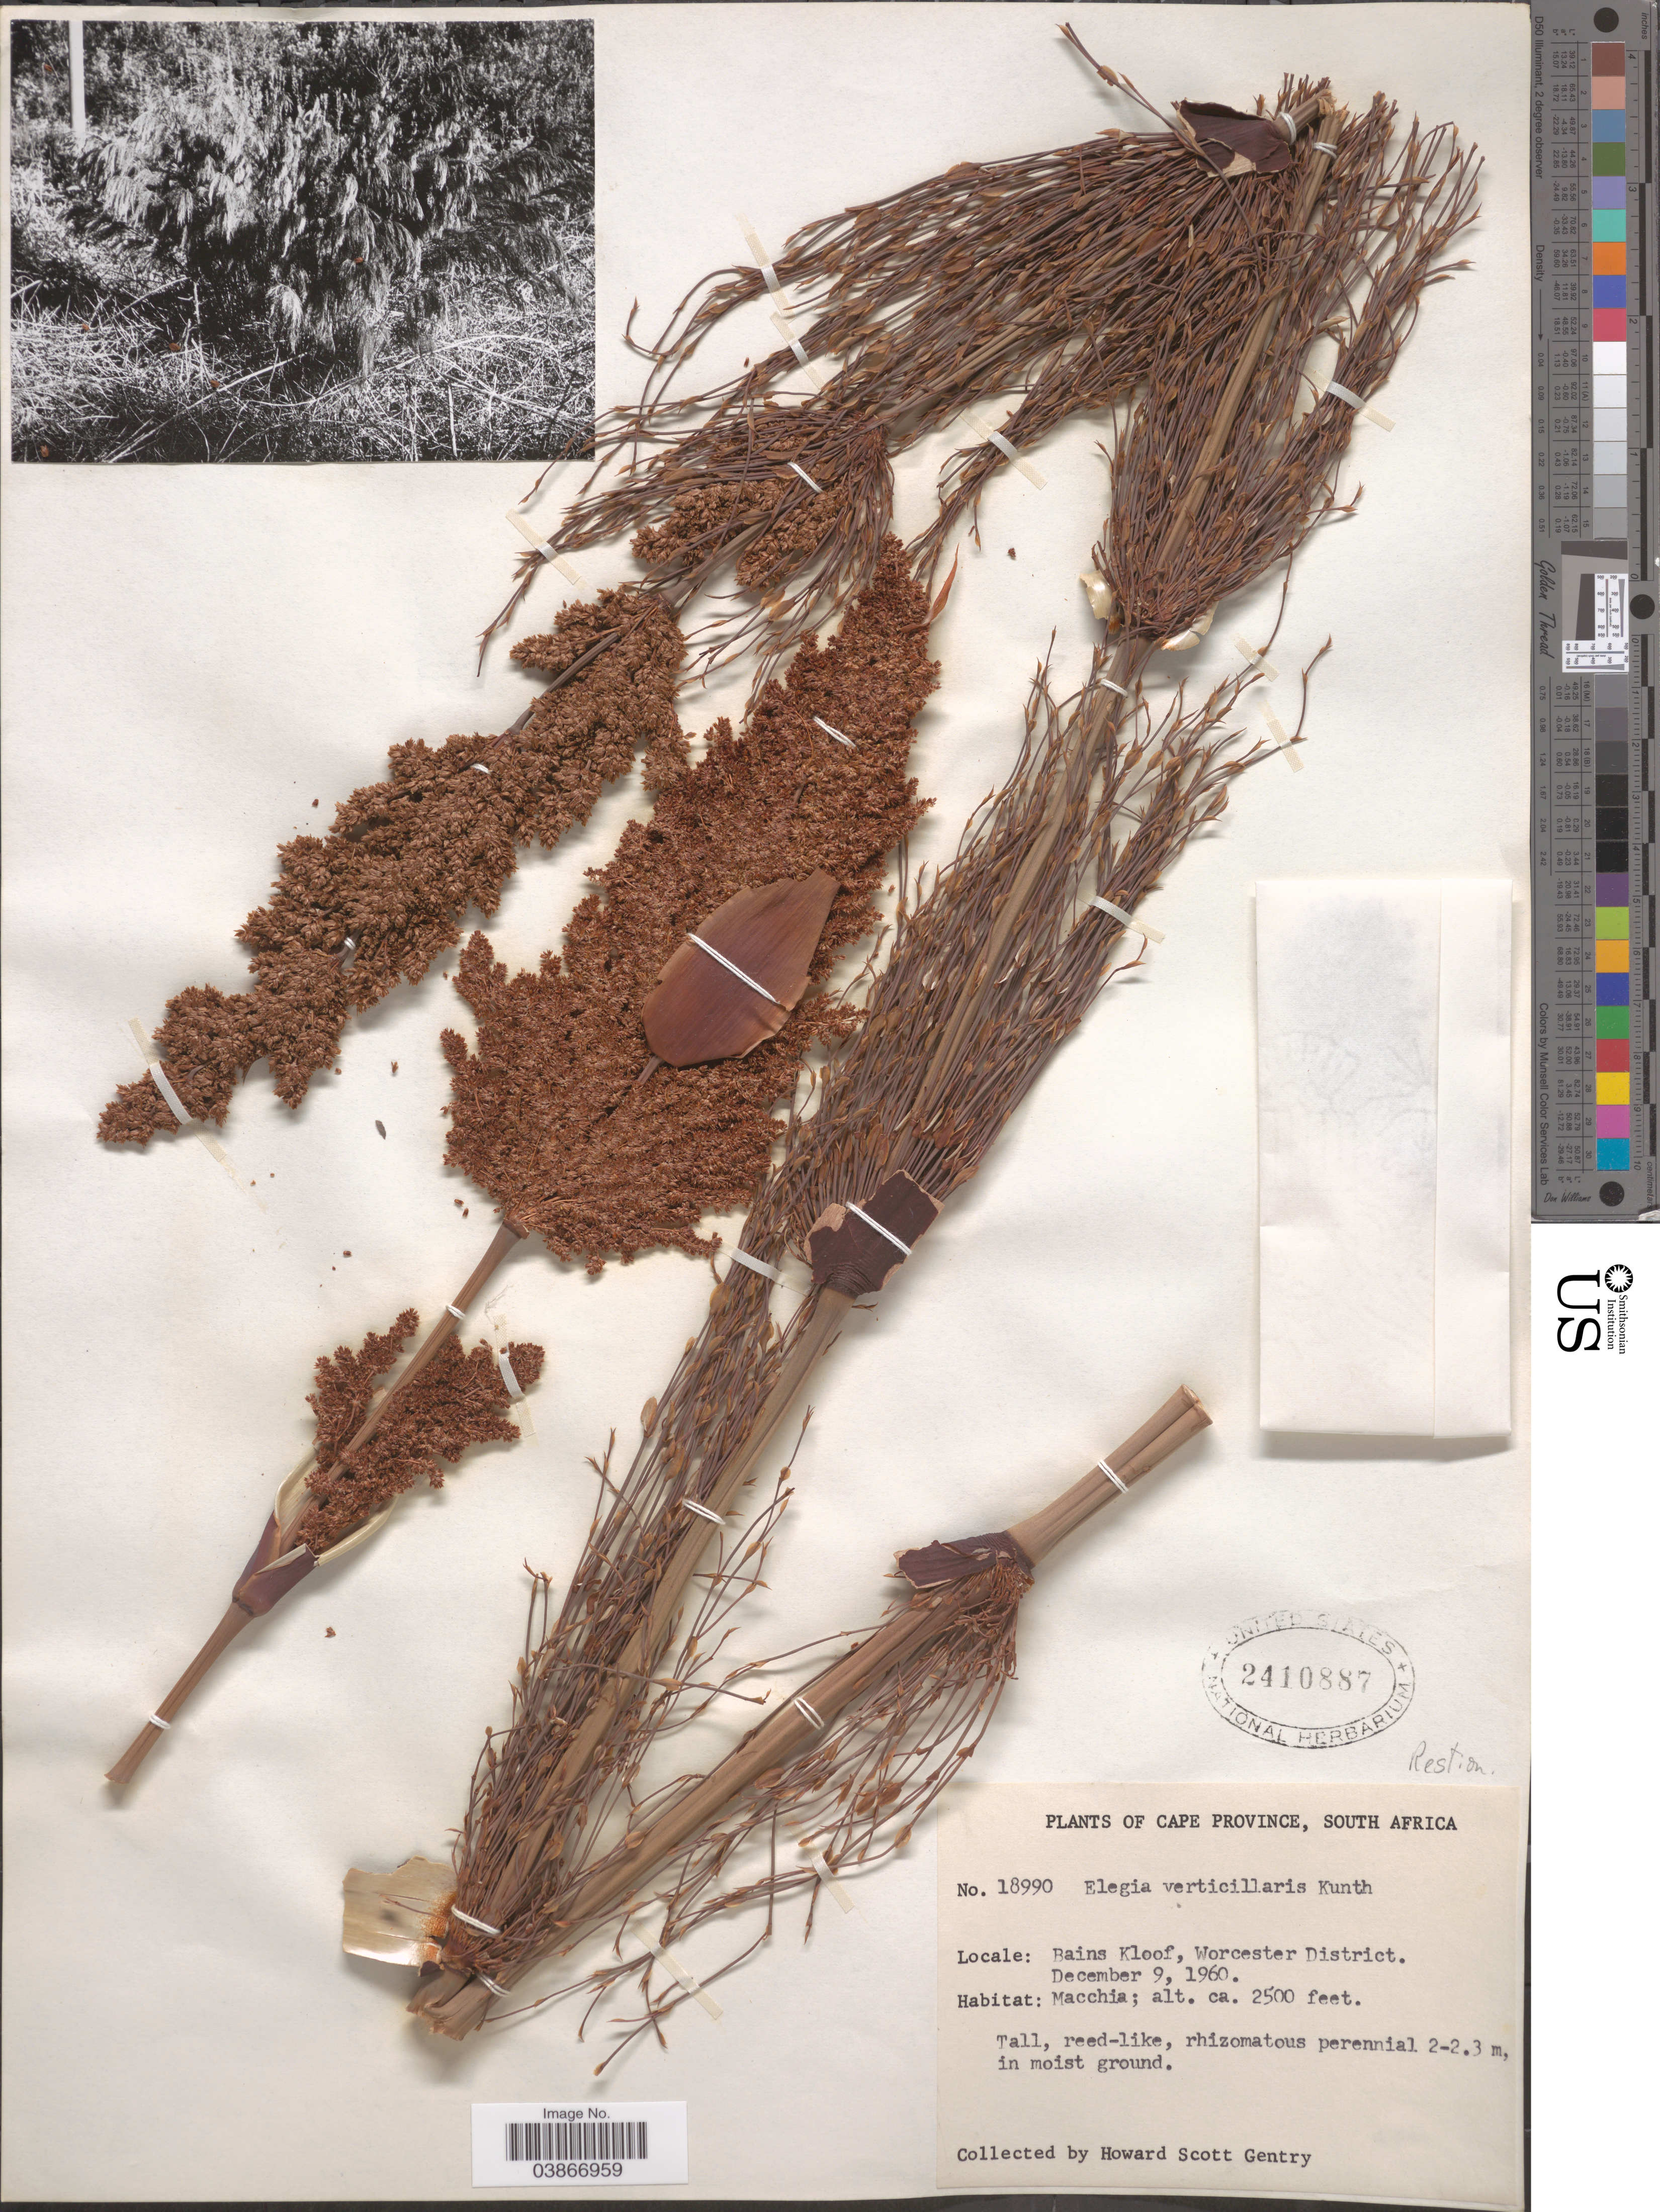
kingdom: Plantae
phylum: Tracheophyta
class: Liliopsida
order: Poales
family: Restionaceae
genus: Elegia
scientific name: Elegia verticillaris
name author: (L. f.) Kunth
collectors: H. S. Gentry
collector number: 18990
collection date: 1960-12-09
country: South Africa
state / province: Western Cape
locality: Bains Kloof, Worcester District.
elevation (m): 762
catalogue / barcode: US 2410887